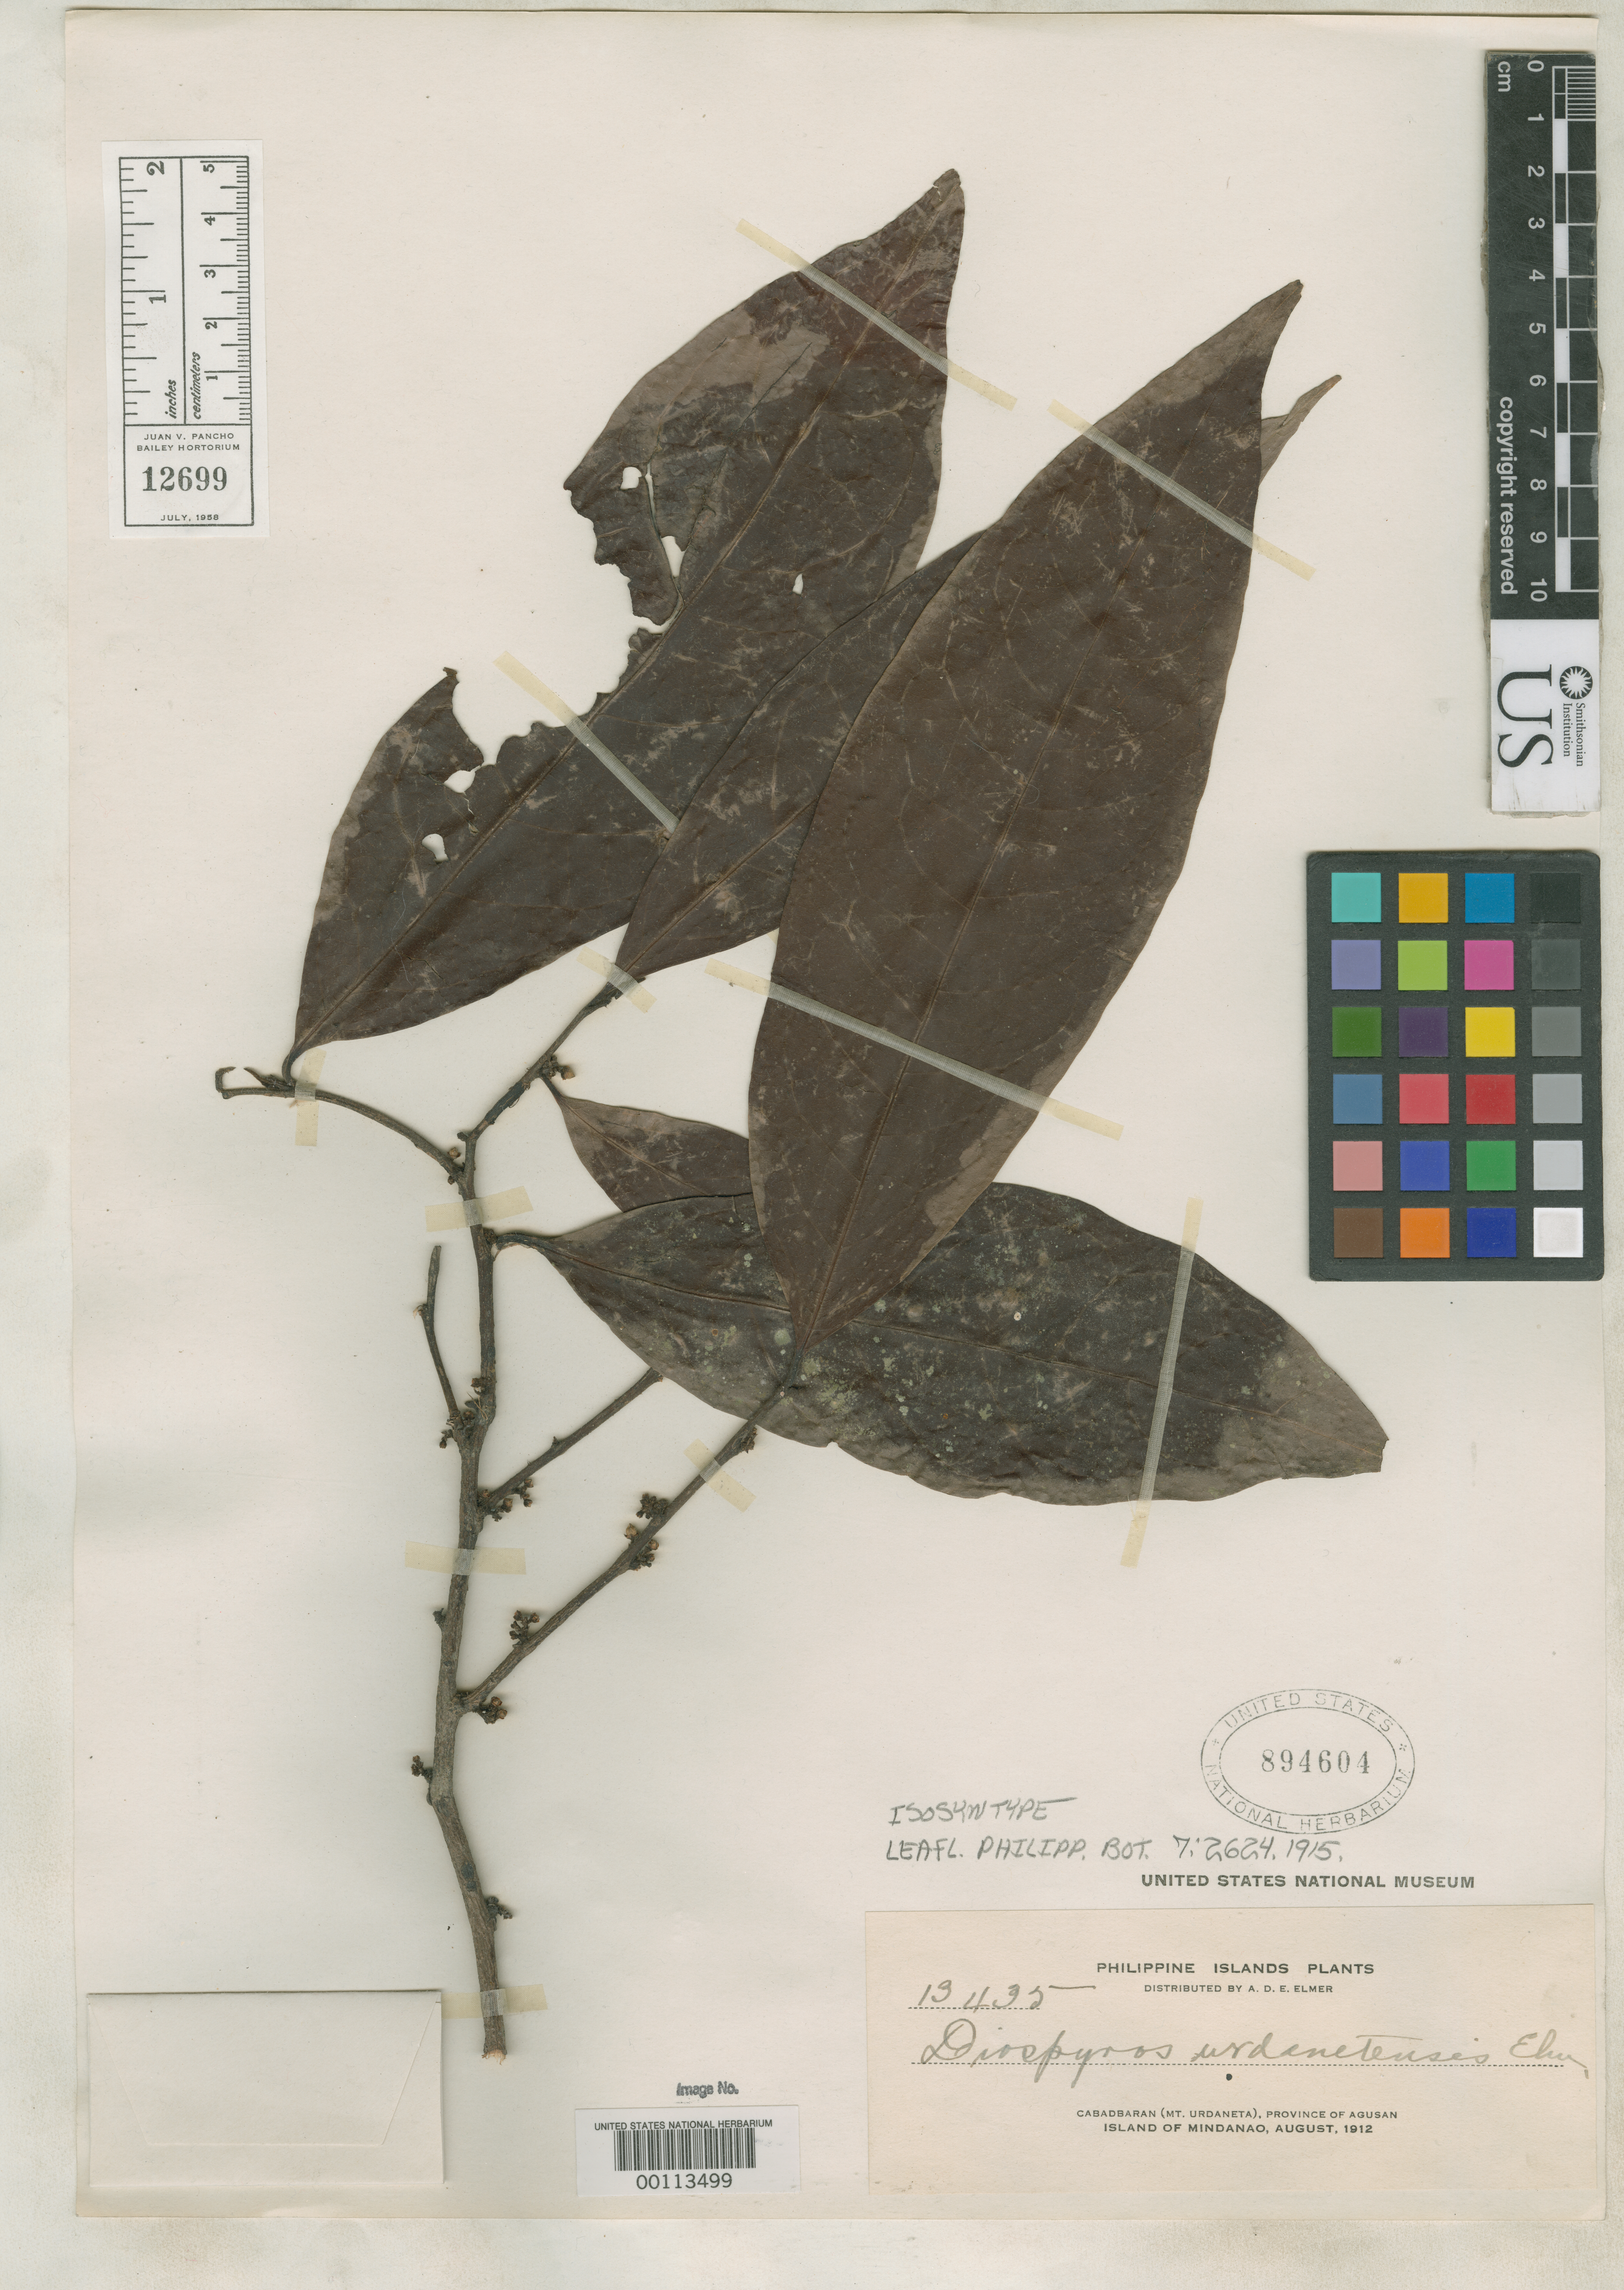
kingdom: Plantae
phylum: Tracheophyta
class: Magnoliopsida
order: Ericales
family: Ebenaceae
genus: Diospyros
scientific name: Diospyros urdanetensis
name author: Elmer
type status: Isosyntype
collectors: A. D. E. Elmer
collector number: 13435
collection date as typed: Aug 1912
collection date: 1912-08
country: Philippines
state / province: Caraga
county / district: Agusan del Norte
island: Mindanao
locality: Cabadbaran (Mt. Urdaneta), Province of Agusan, Island of Mindanao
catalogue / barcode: US 894604